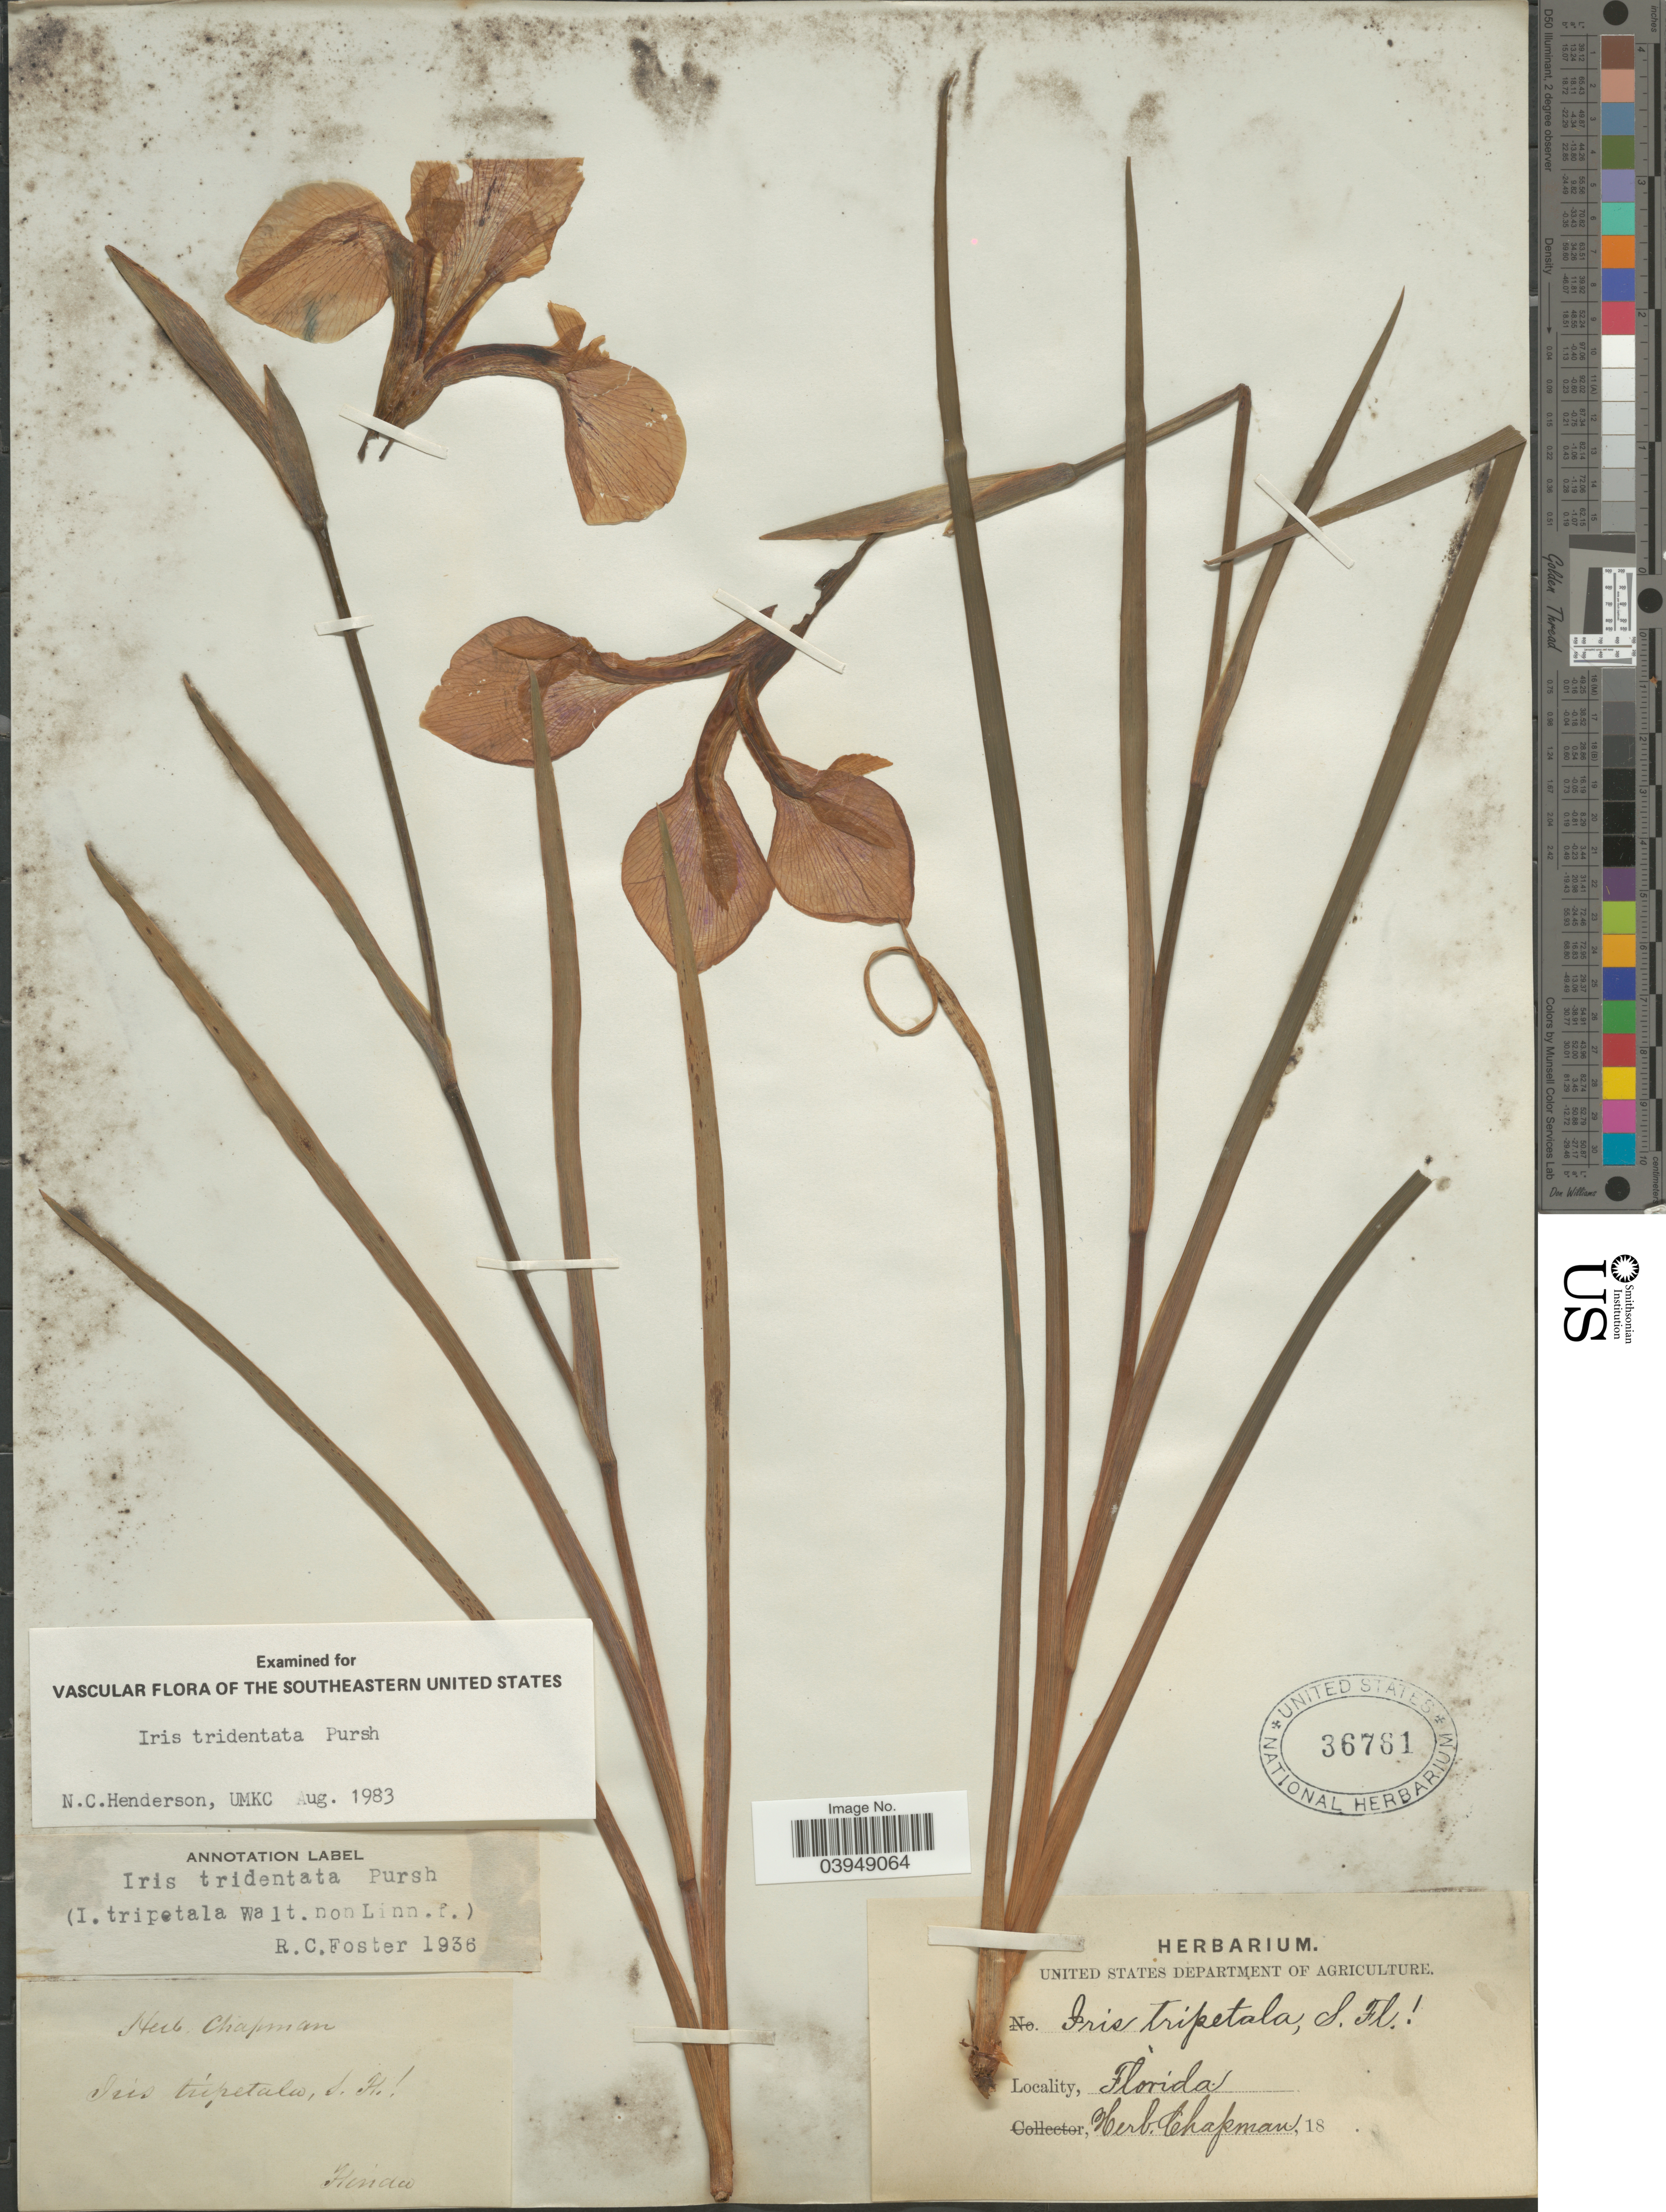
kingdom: Plantae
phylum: Tracheophyta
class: Liliopsida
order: Asparagales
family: Iridaceae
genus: Iris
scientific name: Iris tridentata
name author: Pursh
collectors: ex herb. Chapman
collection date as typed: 18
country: United States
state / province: Florida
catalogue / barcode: US 36761